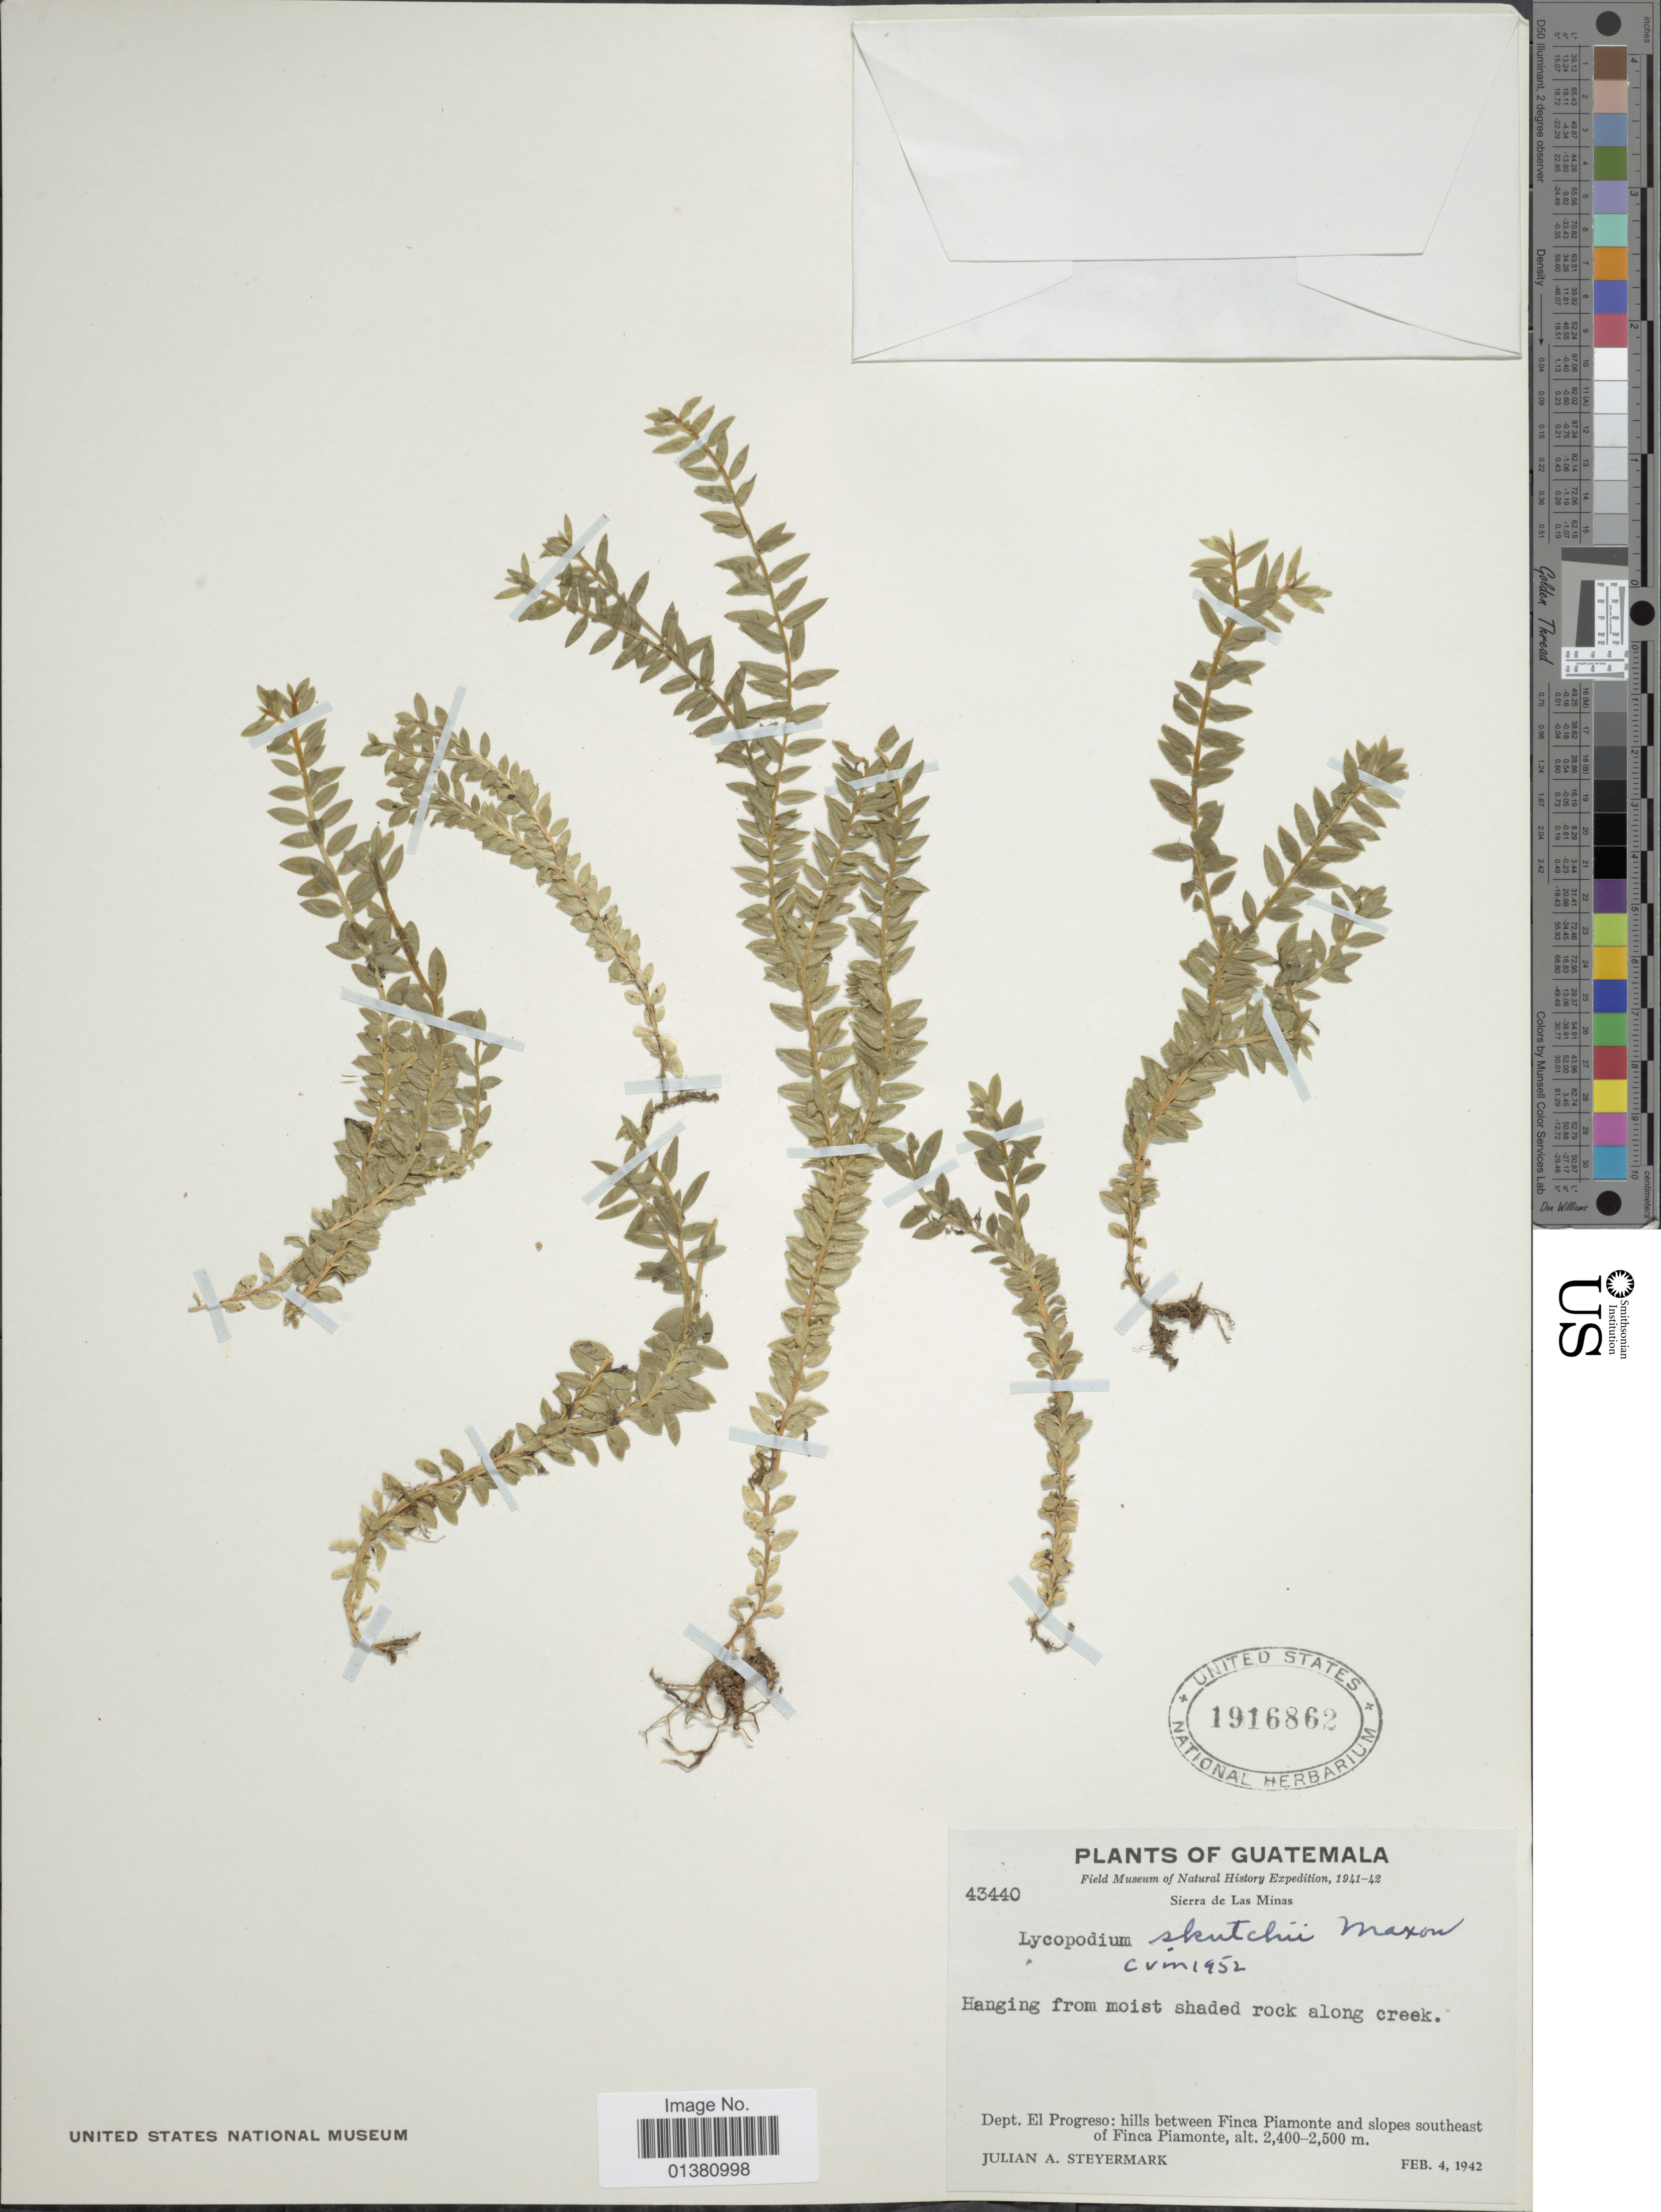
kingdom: Plantae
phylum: Tracheophyta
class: Lycopodiopsida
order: Lycopodiales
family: Lycopodiaceae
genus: Phlegmariurus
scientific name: Phlegmariurus myrsinites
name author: (Lam.) B. Øllg.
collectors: J. Steyermark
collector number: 43440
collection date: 1942-02-04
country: Guatemala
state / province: El Progreso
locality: Sierra de Las Minas, Dept. El Progreso: hills between Finca Piamonte and slopes southeast of Finca Piamonte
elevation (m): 2400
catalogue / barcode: US 1916862